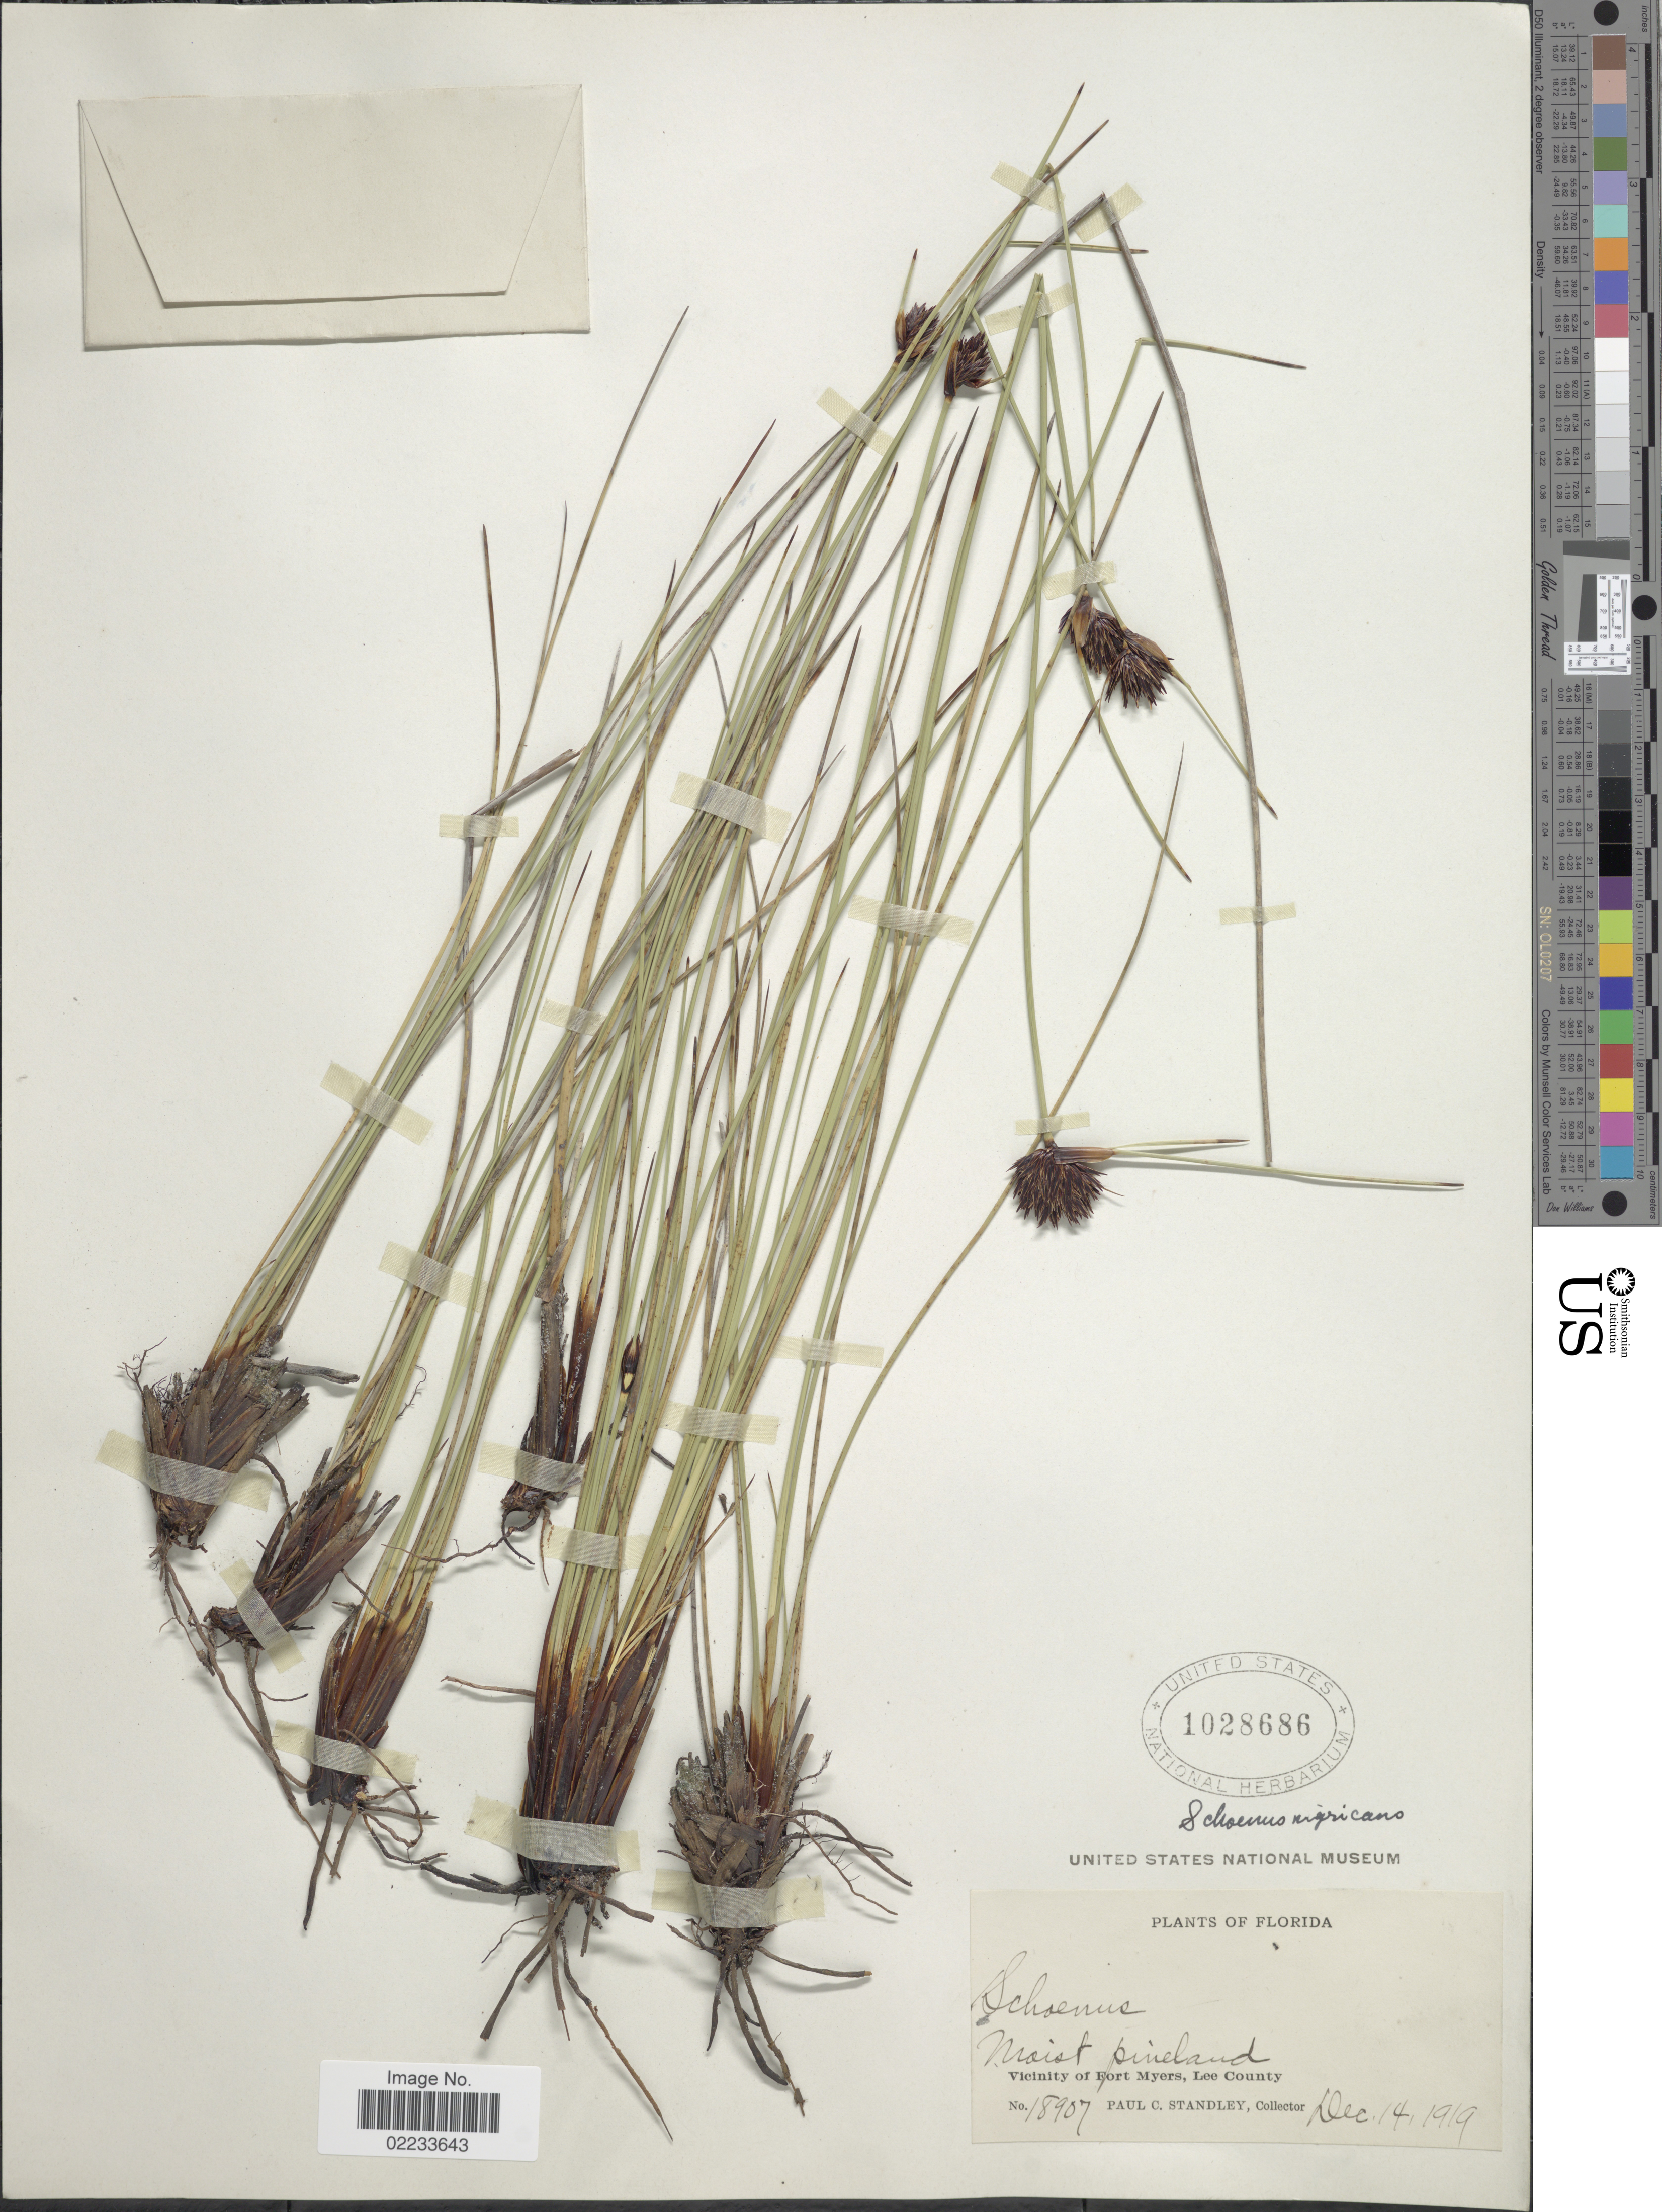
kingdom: Plantae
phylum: Tracheophyta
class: Liliopsida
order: Poales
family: Cyperaceae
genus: Schoenus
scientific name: Schoenus nigricans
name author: L.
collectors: P. C. Standley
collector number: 18907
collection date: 1919-12-14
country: United States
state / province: Florida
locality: Moist pineland, Vicinity of Fort Myers, Lee County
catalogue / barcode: US 1028686